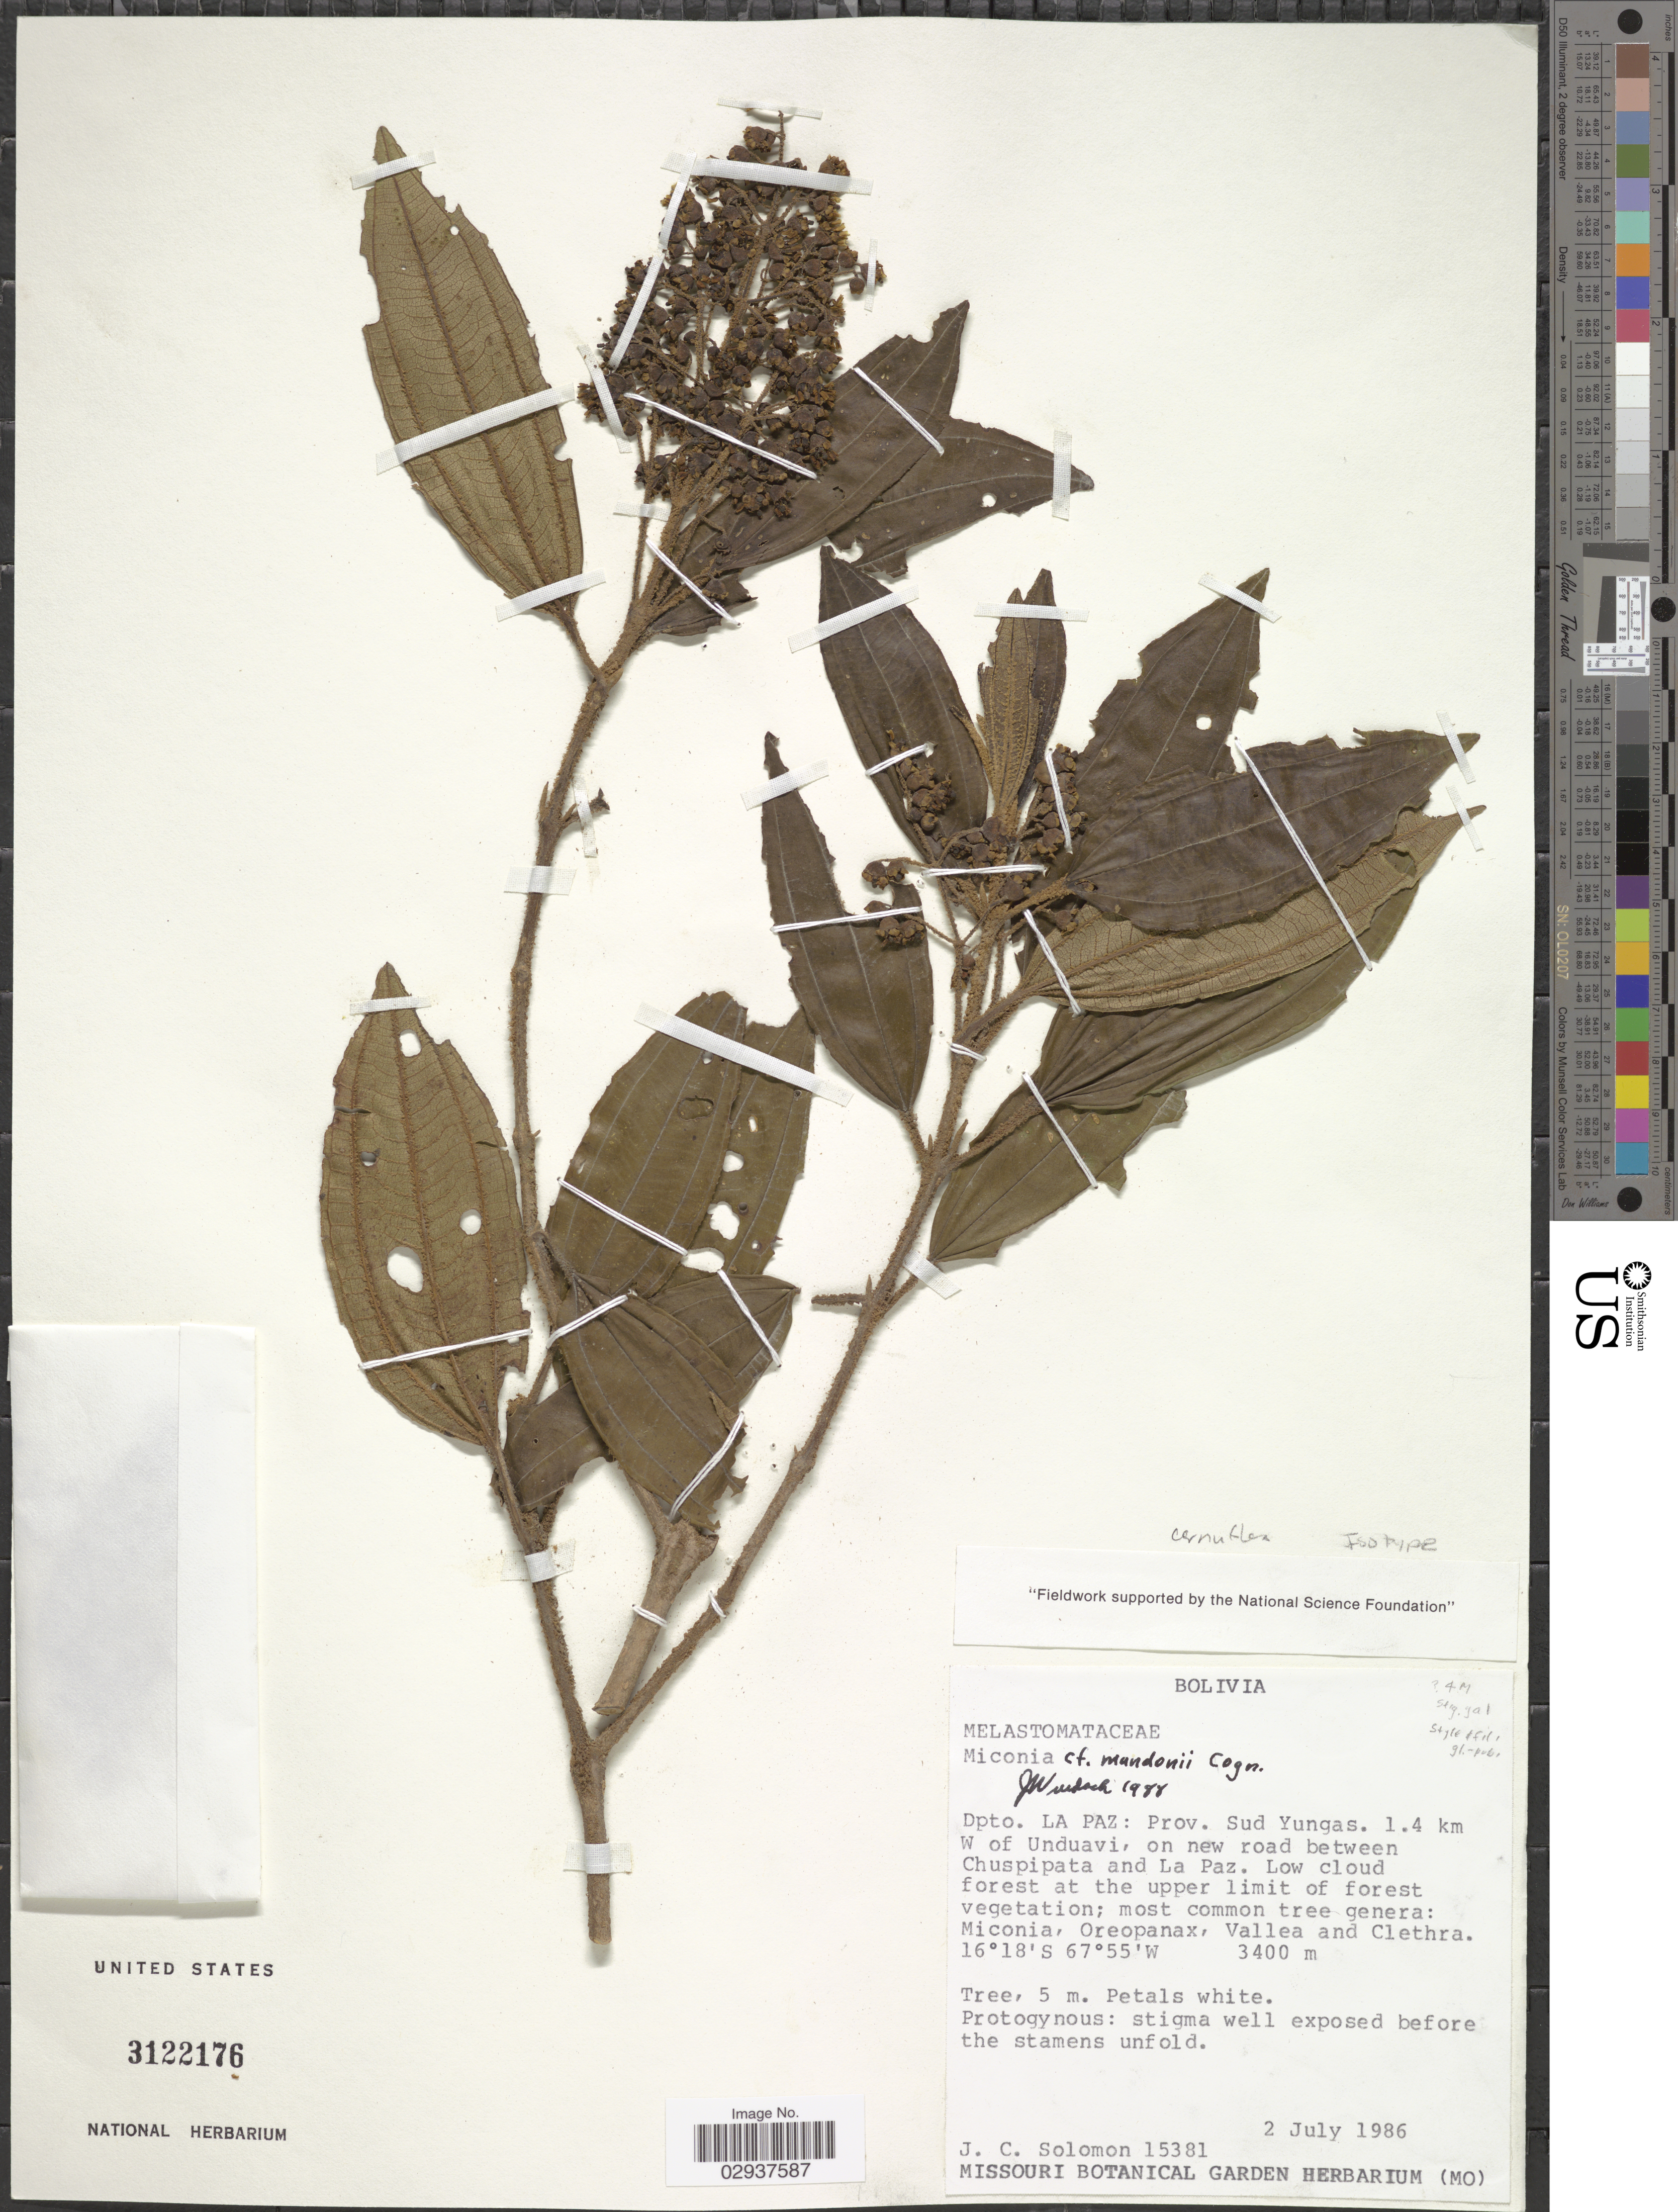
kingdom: Plantae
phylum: Tracheophyta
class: Magnoliopsida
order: Myrtales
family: Melastomataceae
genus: Miconia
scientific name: Miconia cernuiflora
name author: Jan.M. Burke & Michelang.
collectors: J. C. Solomon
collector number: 15381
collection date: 1986-07-02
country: Bolivia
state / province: La Paz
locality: Dpto. La Paz: Prov. Sud Yungas. 1.4. km W of Unduavi, on new road between Chuspipata and La Paz.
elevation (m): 3400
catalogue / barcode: US 3122176